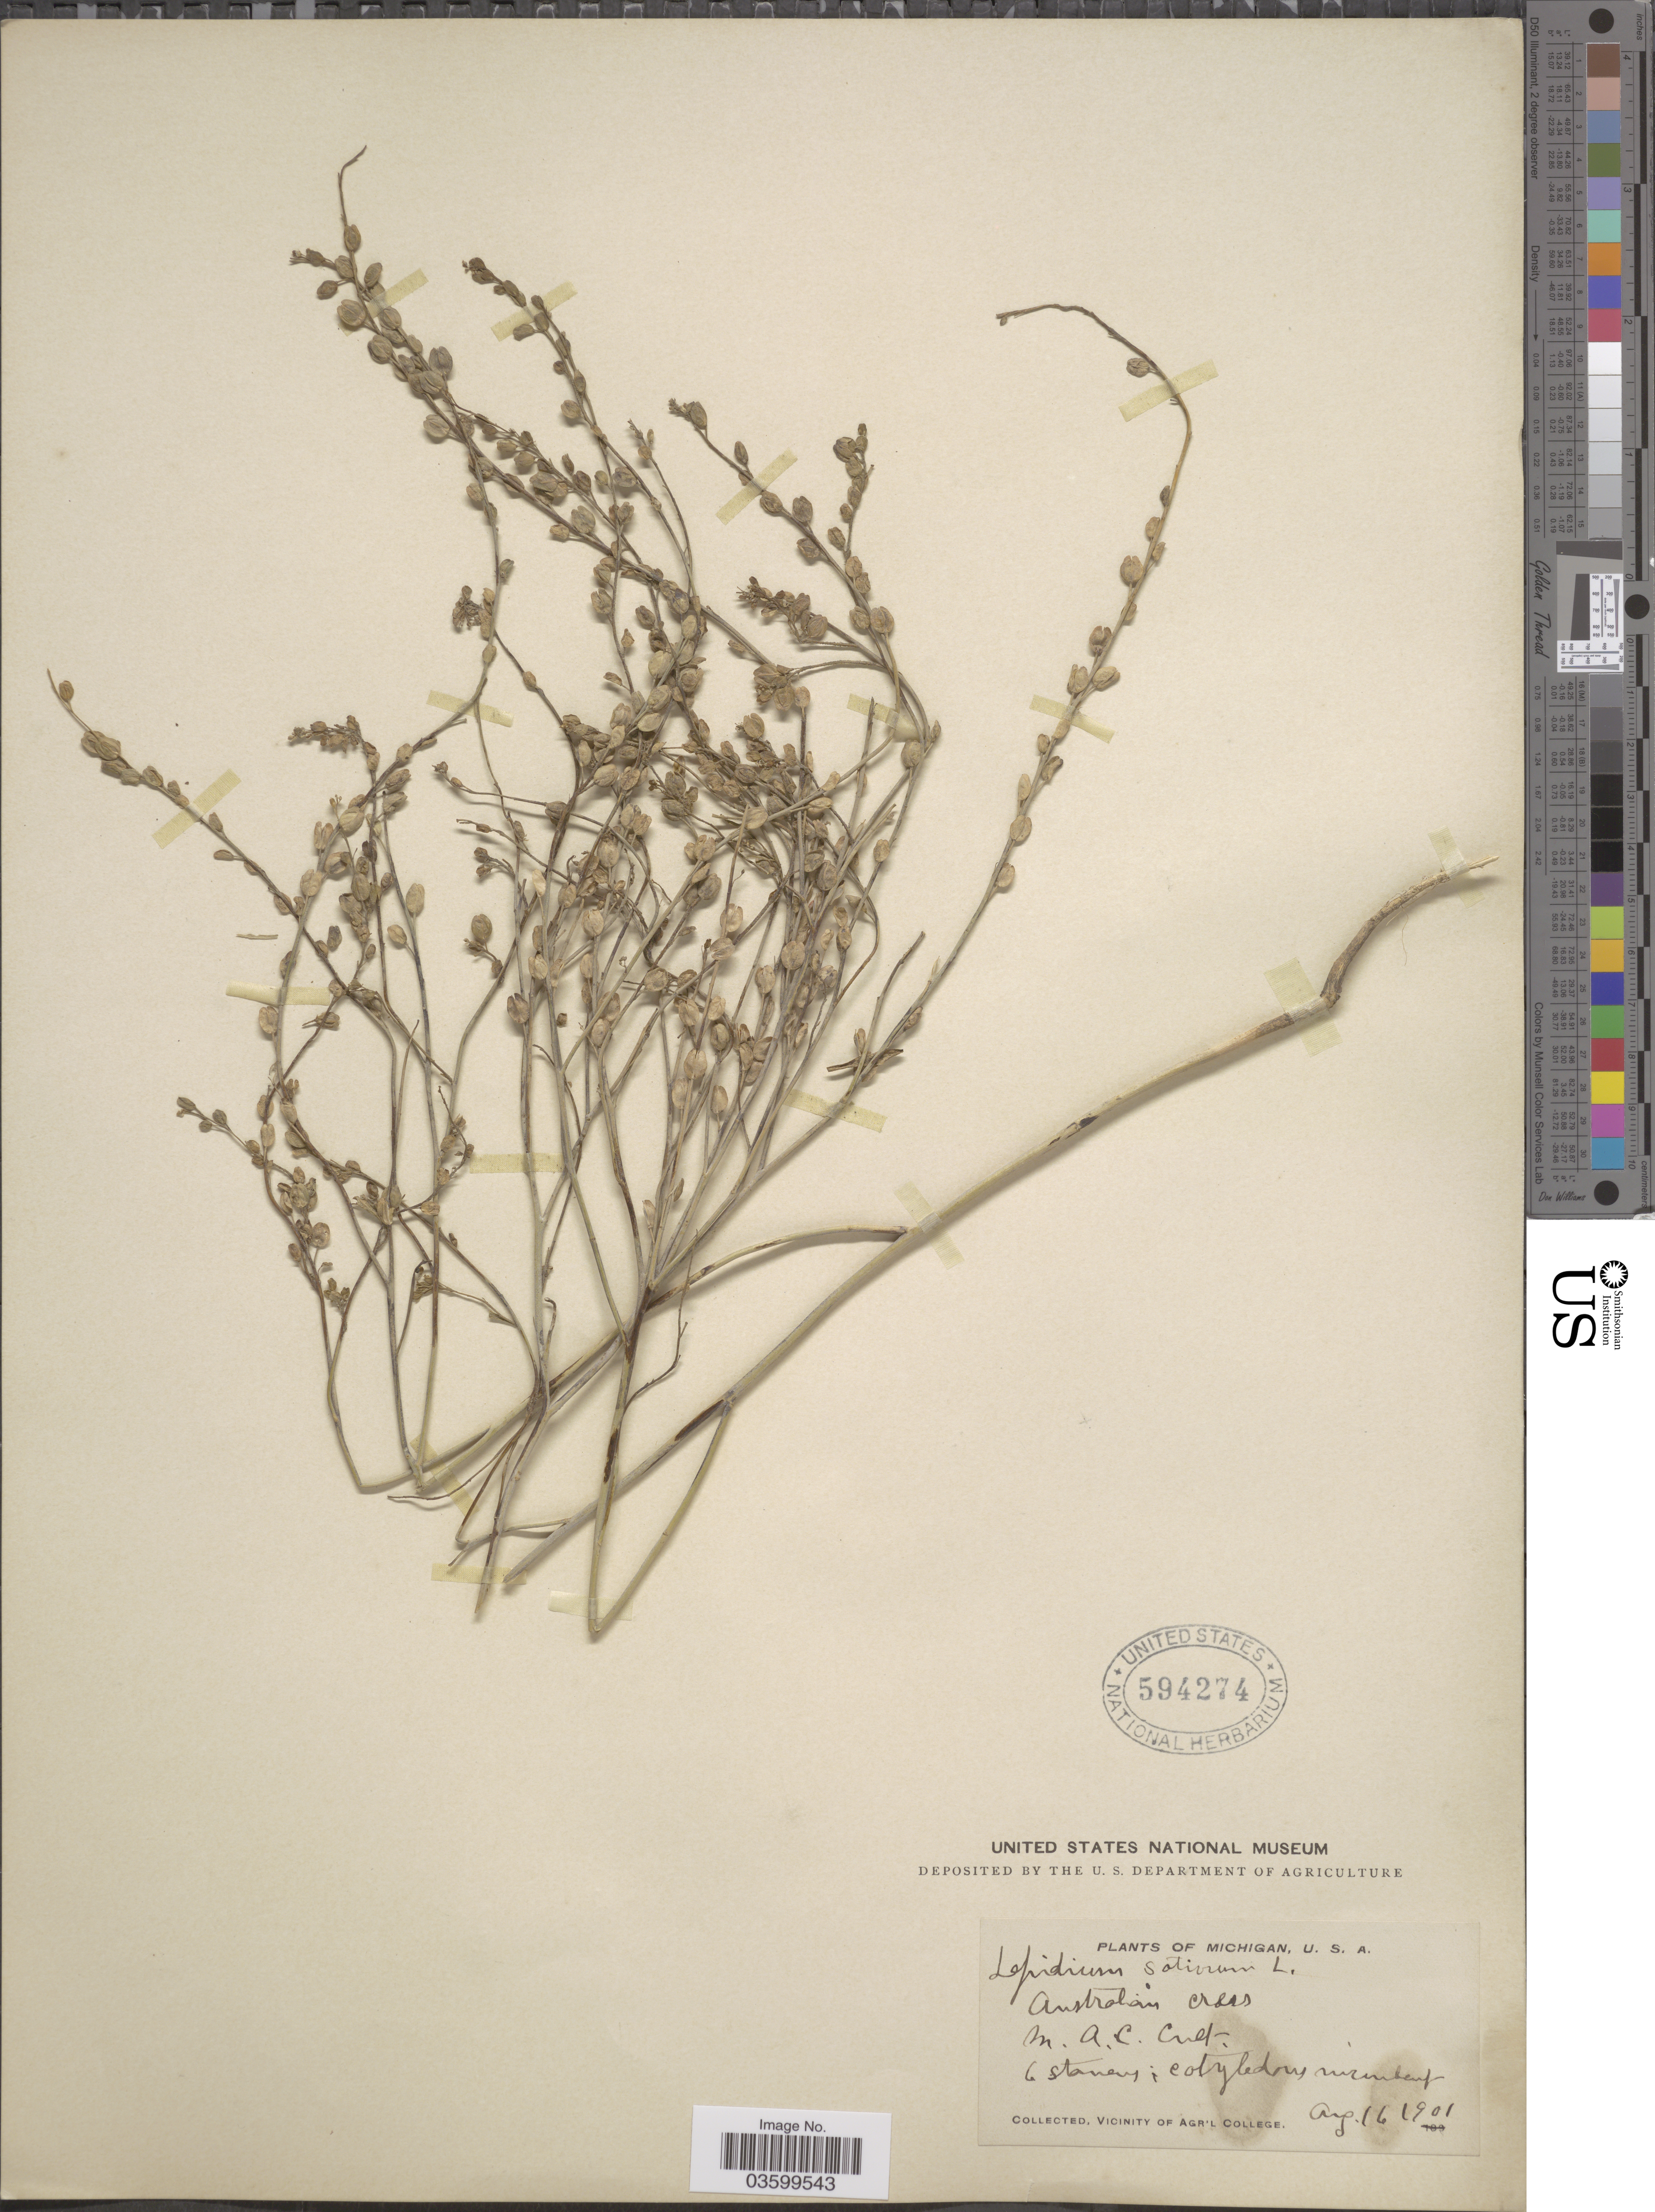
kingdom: Plantae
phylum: Tracheophyta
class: Magnoliopsida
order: Brassicales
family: Brassicaceae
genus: Lepidium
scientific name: Lepidium sativum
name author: L.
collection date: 1901-08-16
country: United States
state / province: Michigan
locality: M. A. C. Vicinity of Agr'l College.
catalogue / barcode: US 594274